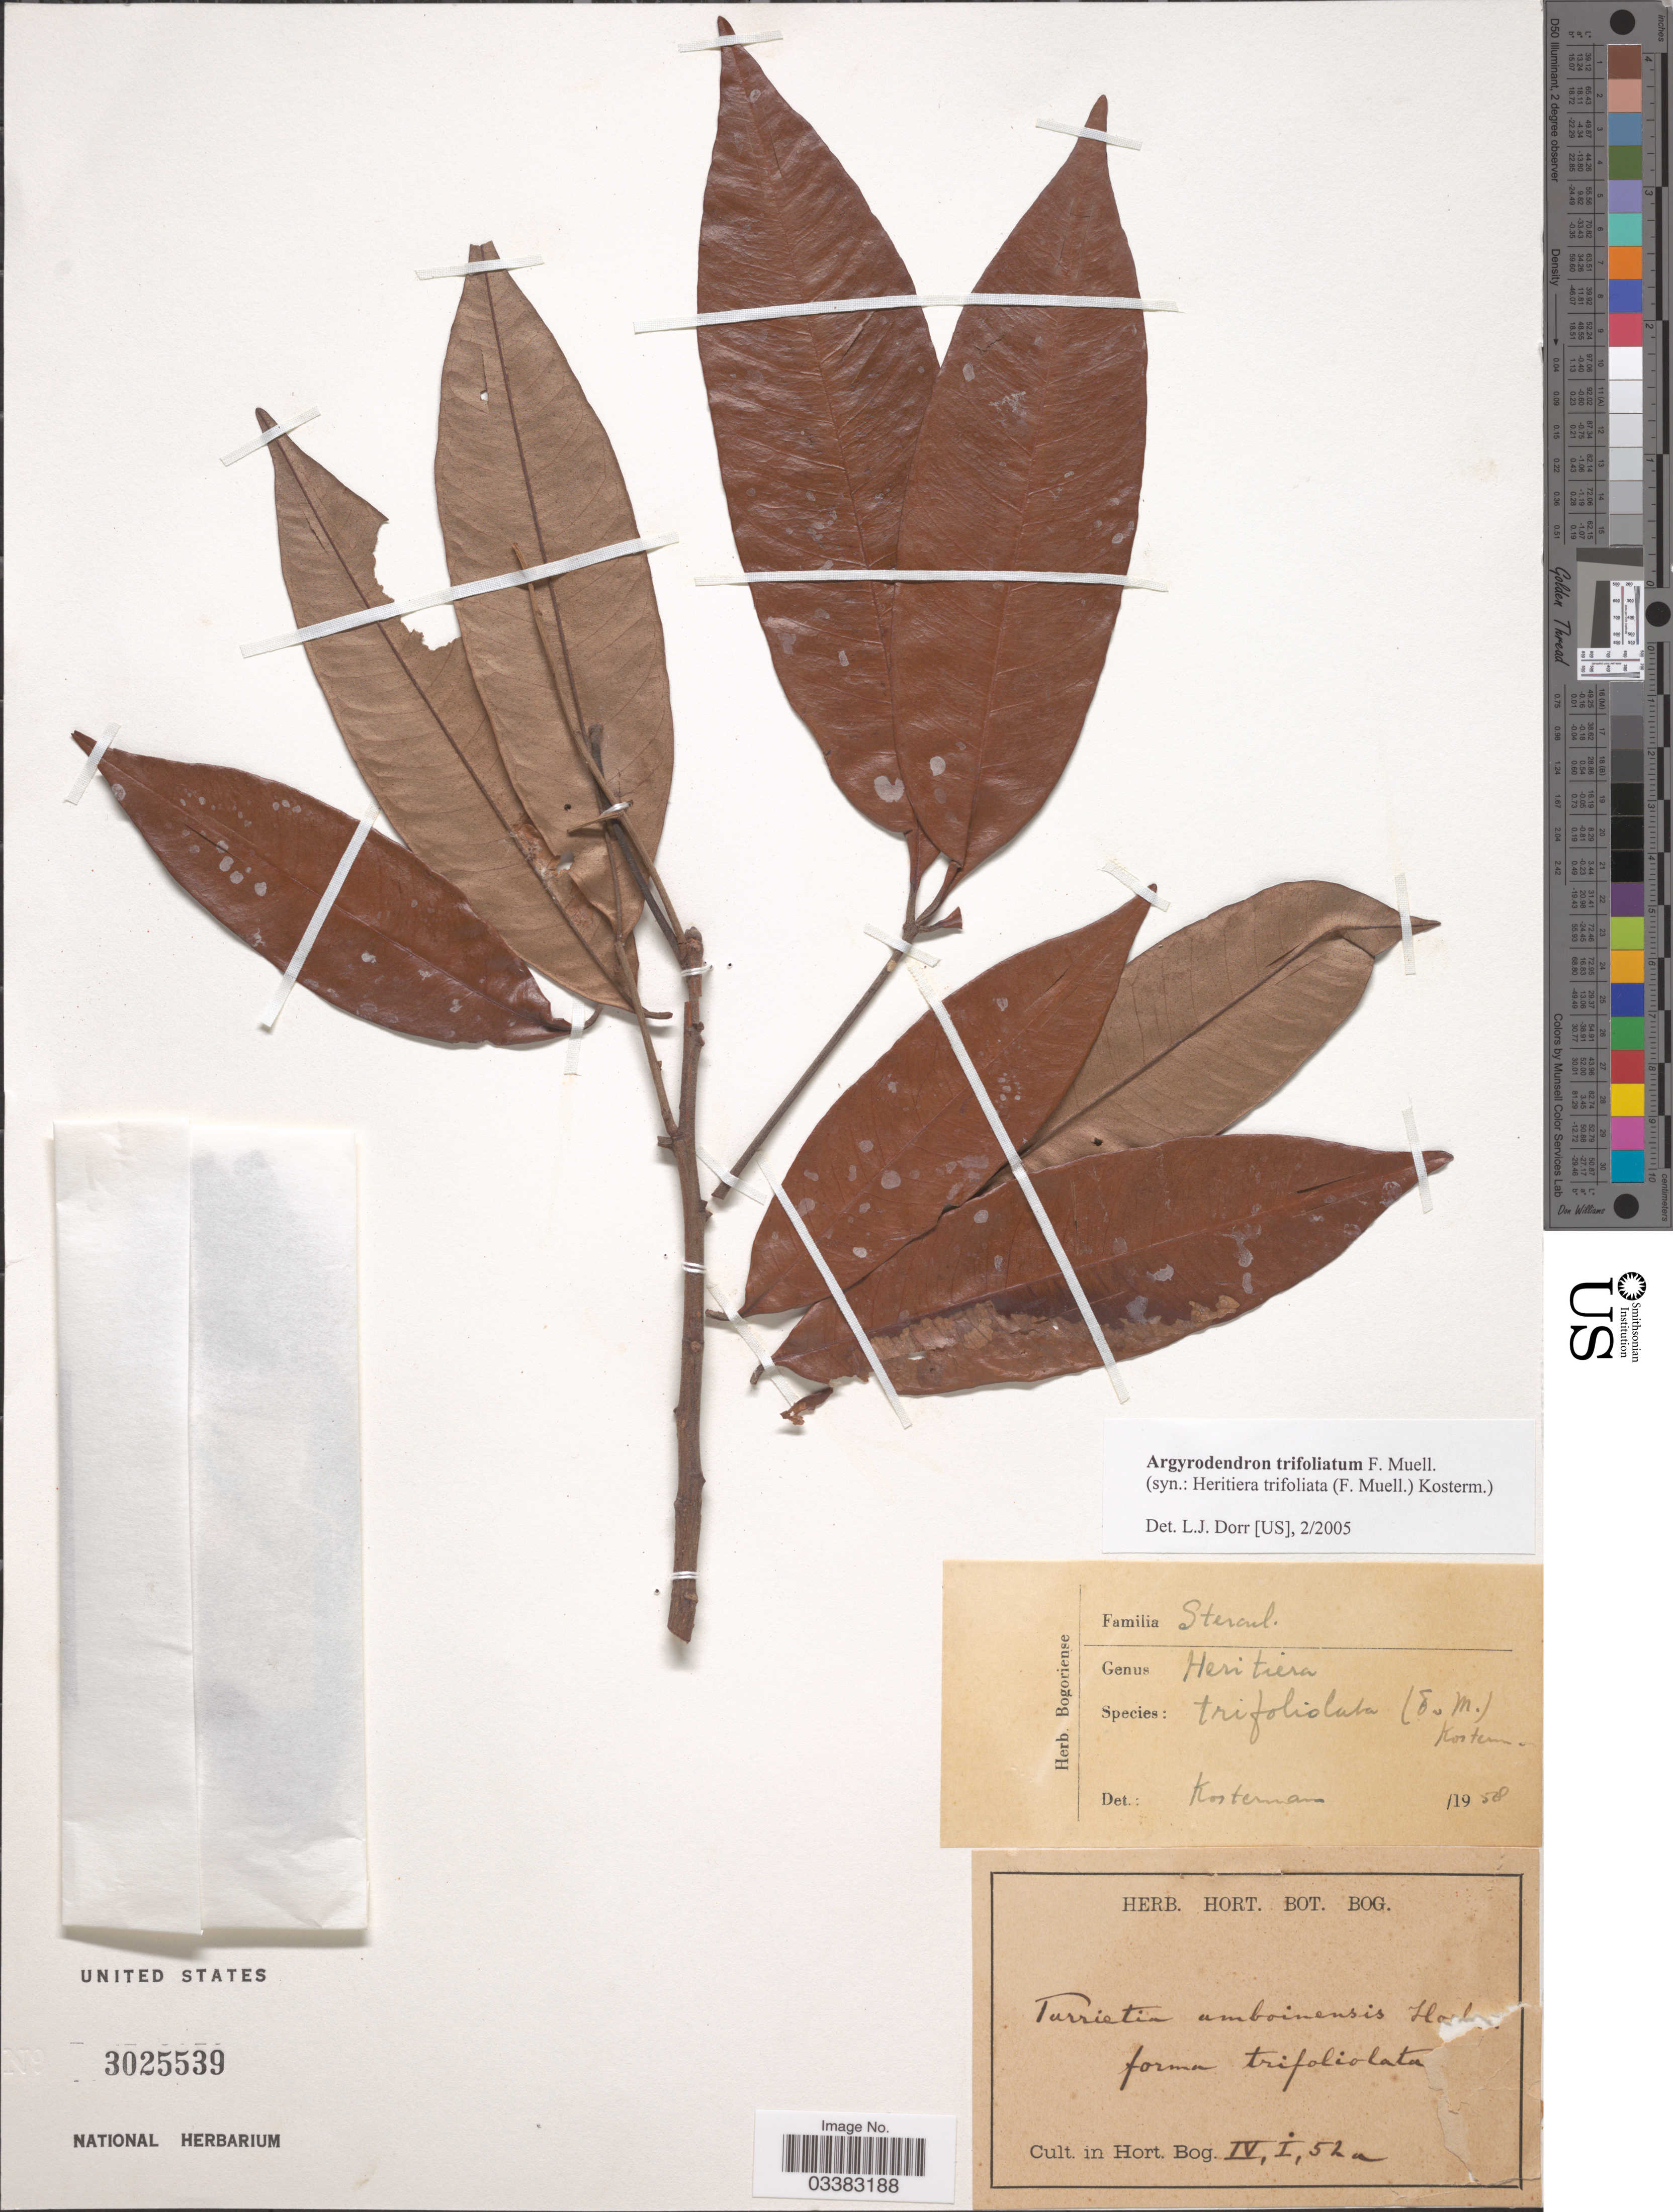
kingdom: Plantae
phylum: Tracheophyta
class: Magnoliopsida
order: Malvales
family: Malvaceae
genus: Argyrodendron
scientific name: Argyrodendron trifoliolatum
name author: F. Muell.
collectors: ex herb. Hort. Bot. Bog.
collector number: IV, I, 52a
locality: Cult in Hort. Bog.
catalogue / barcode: US 3025539